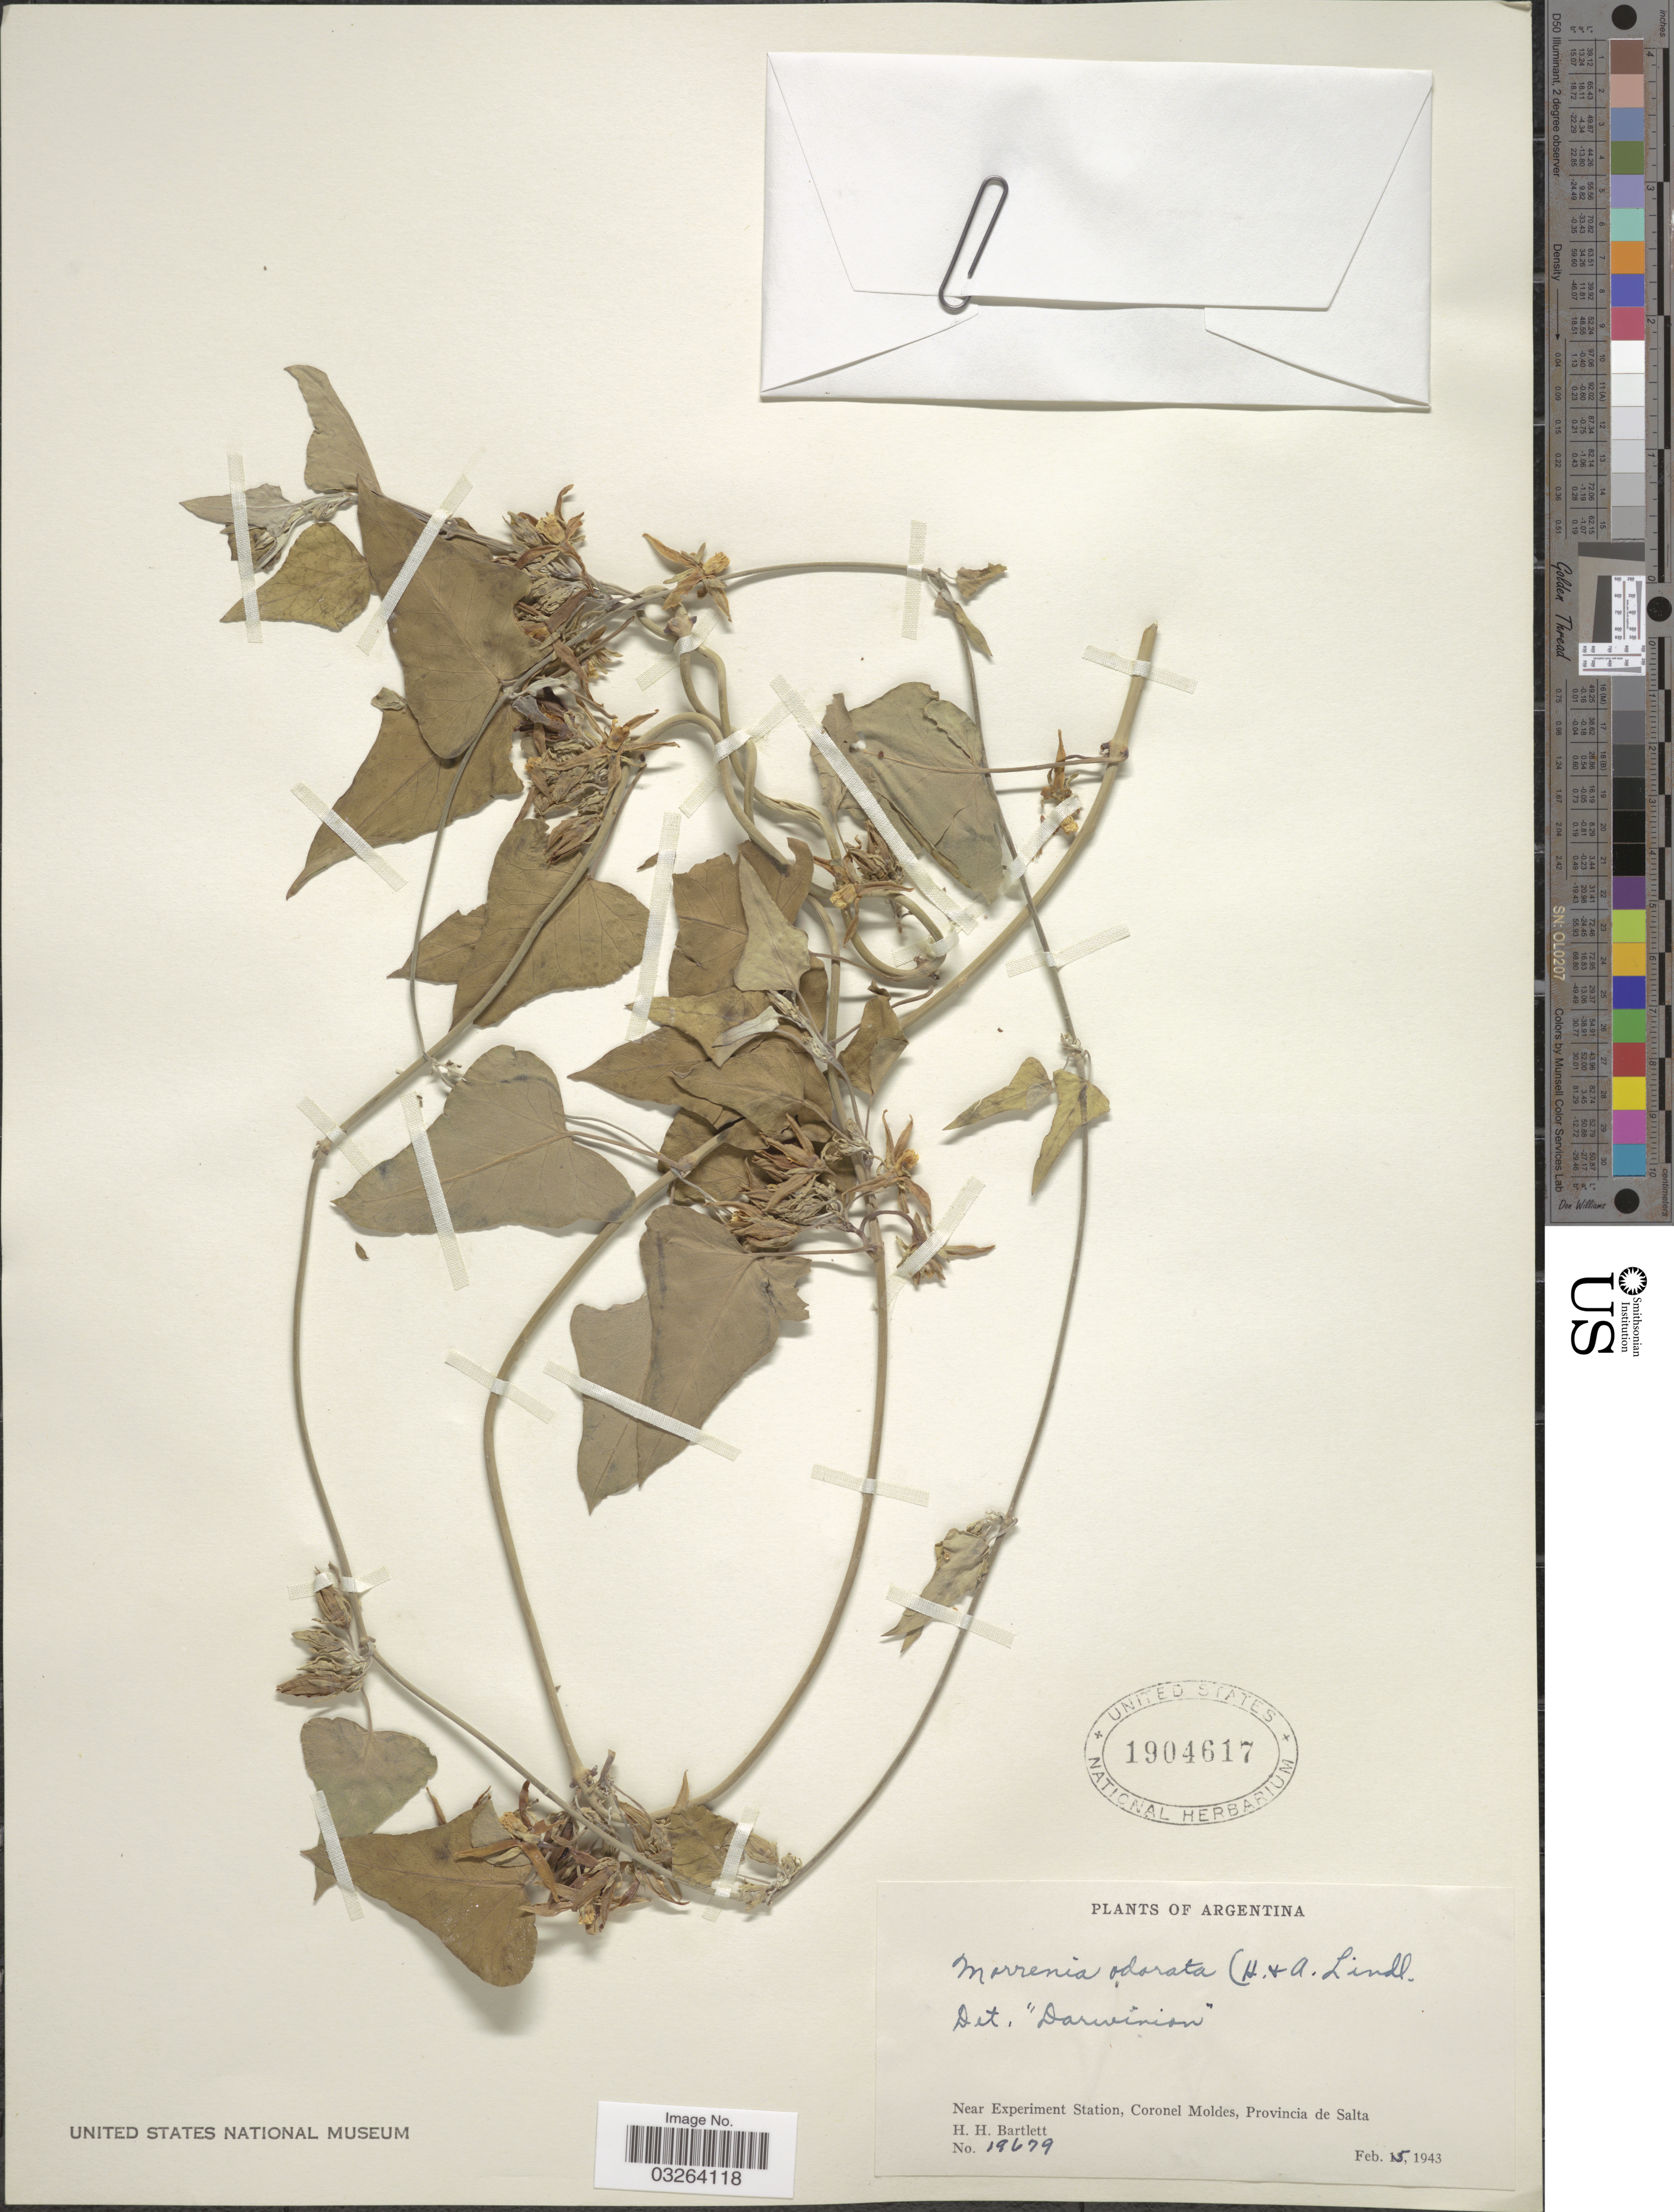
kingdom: Plantae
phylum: Tracheophyta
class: Magnoliopsida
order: Gentianales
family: Apocynaceae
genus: Morrenia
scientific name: Morrenia odorata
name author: (Hook. & Arn.) Lindl.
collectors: H. H. Bartlett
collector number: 19679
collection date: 1943-02-15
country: Argentina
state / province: Salta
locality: Near Experiment Station, Coronel Moldes, Provincia de Salta.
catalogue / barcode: US 1904617